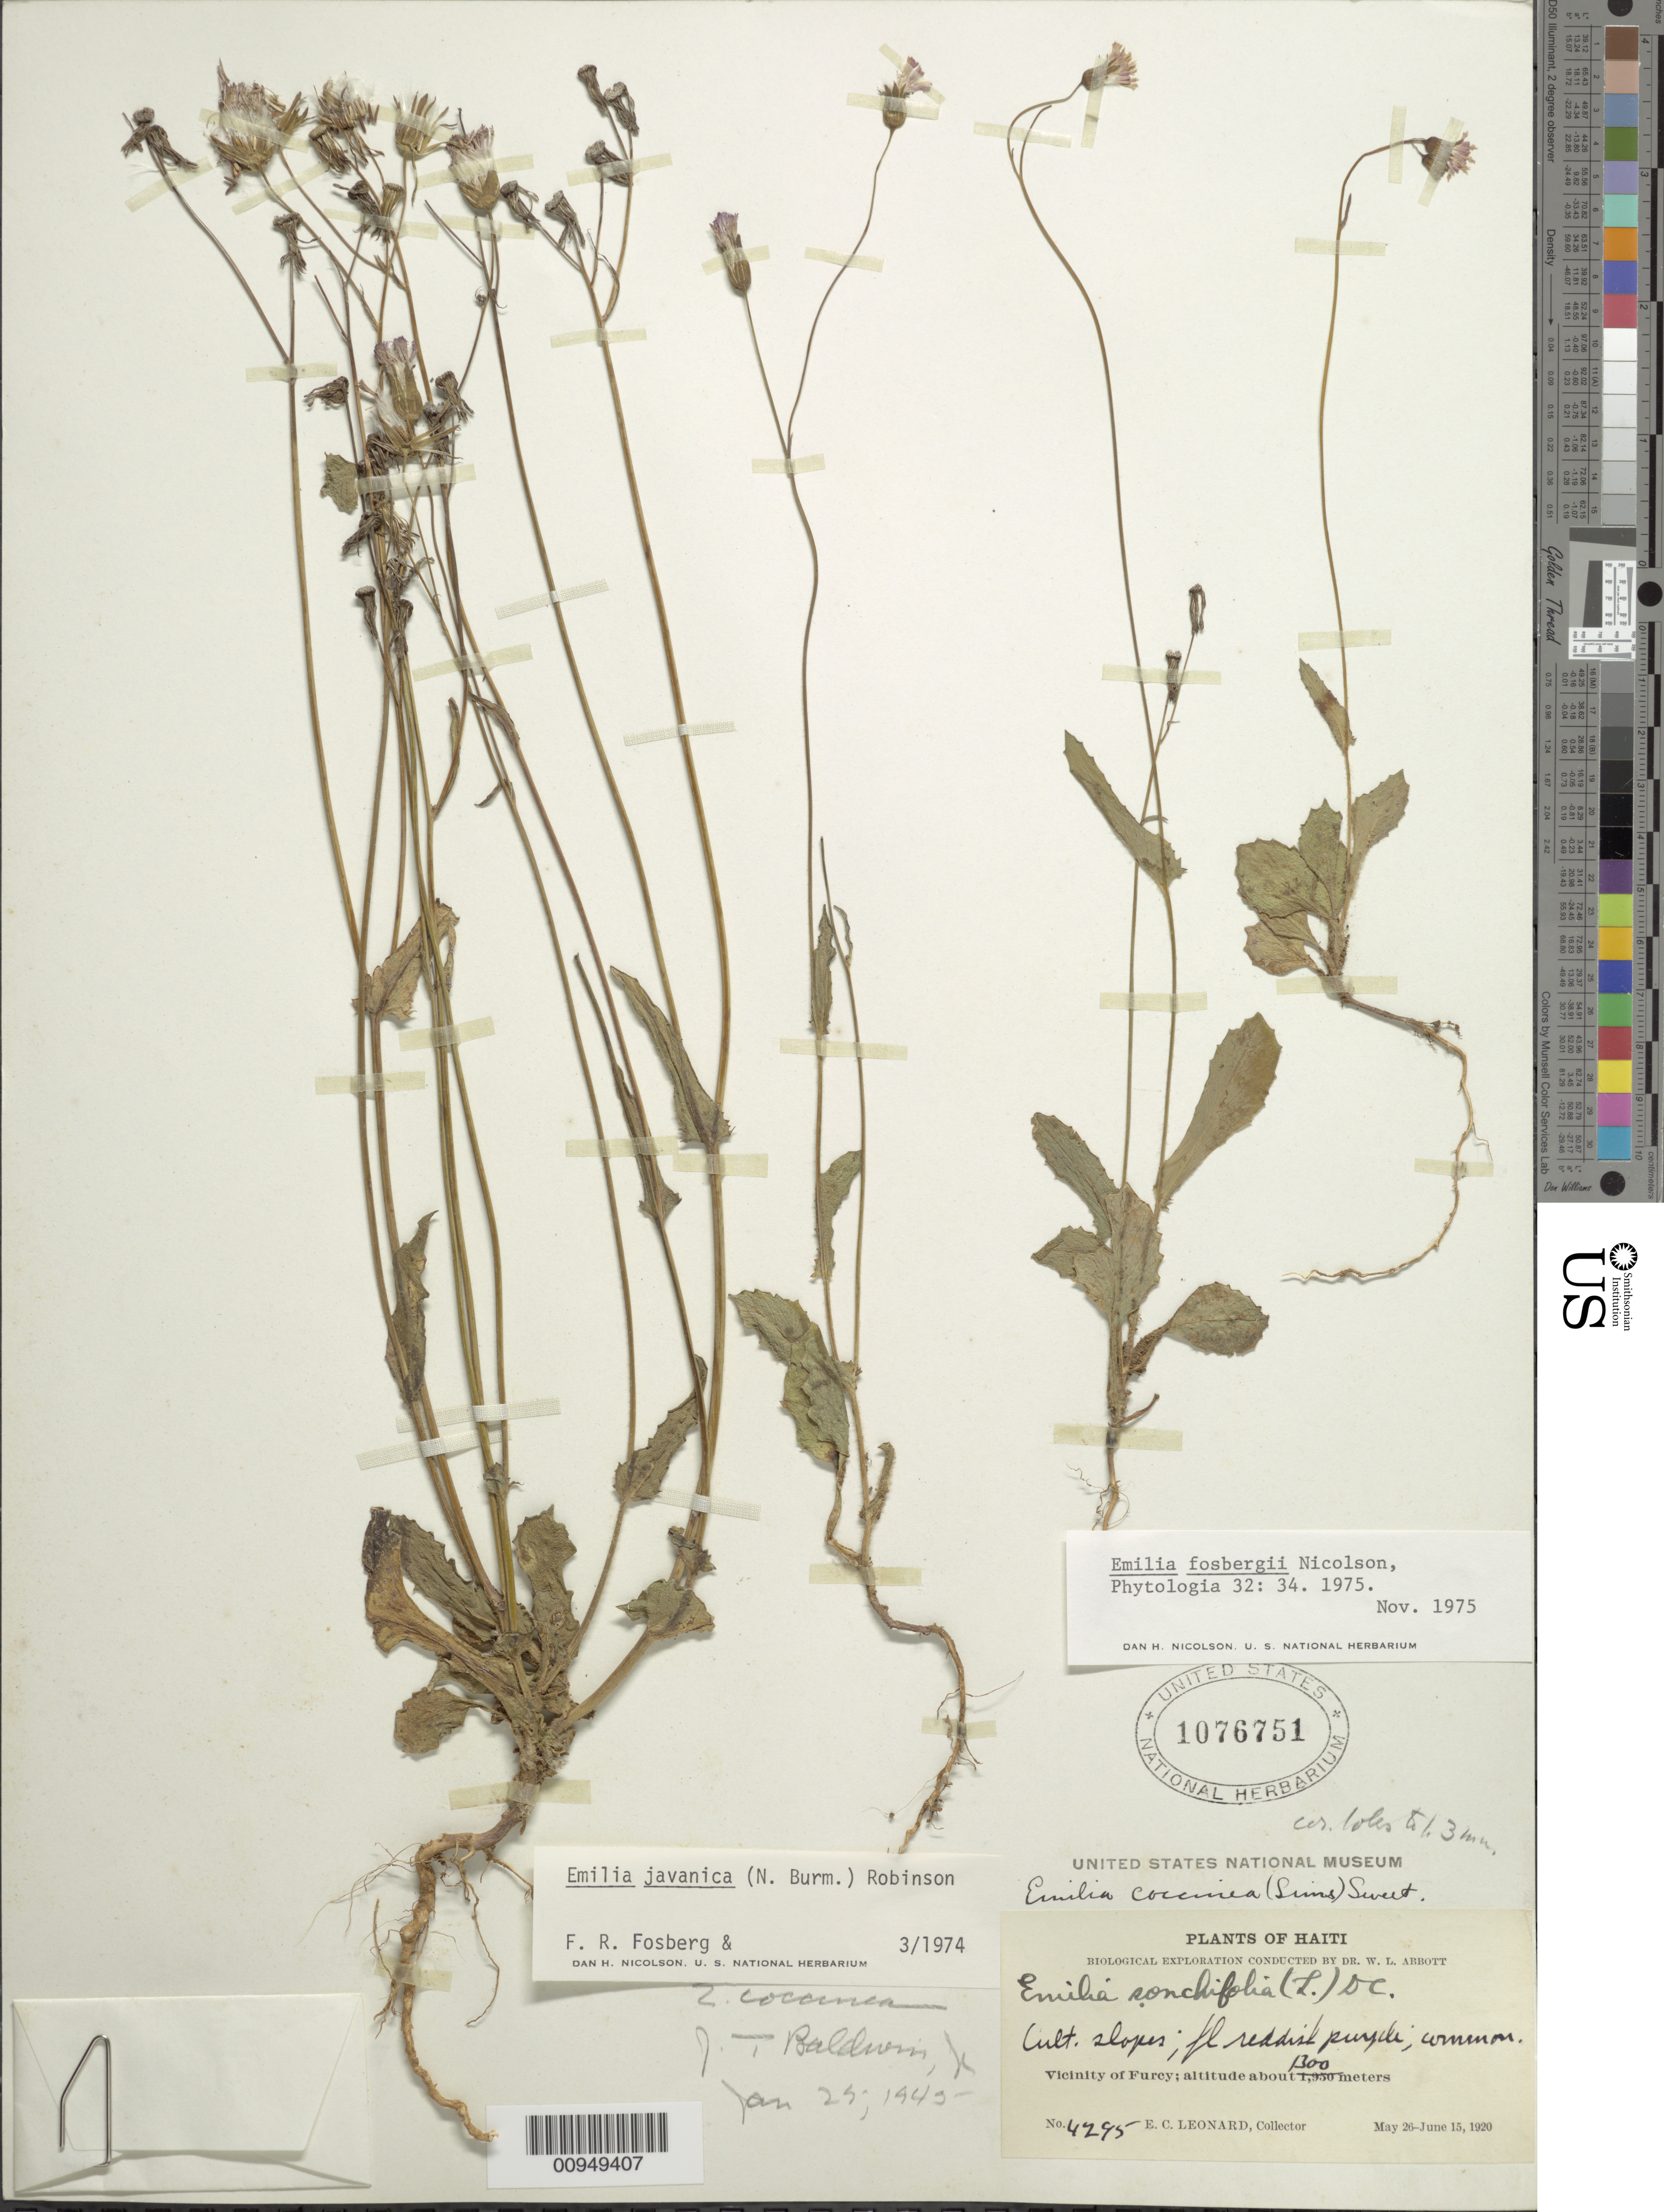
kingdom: Plantae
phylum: Tracheophyta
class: Magnoliopsida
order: Asterales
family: Asteraceae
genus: Emilia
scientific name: Emilia fosbergii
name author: Nicolson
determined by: Nicolson, Dan H.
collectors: E. C. Leonard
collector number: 4295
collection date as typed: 26 May 1920 to 15 Jun 1920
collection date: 1920-05-26/1920-06-15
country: Haiti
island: Hispaniola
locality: Slopes, vicinity of Furcy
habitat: Cultivated slopes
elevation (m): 1300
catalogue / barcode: US 1076751